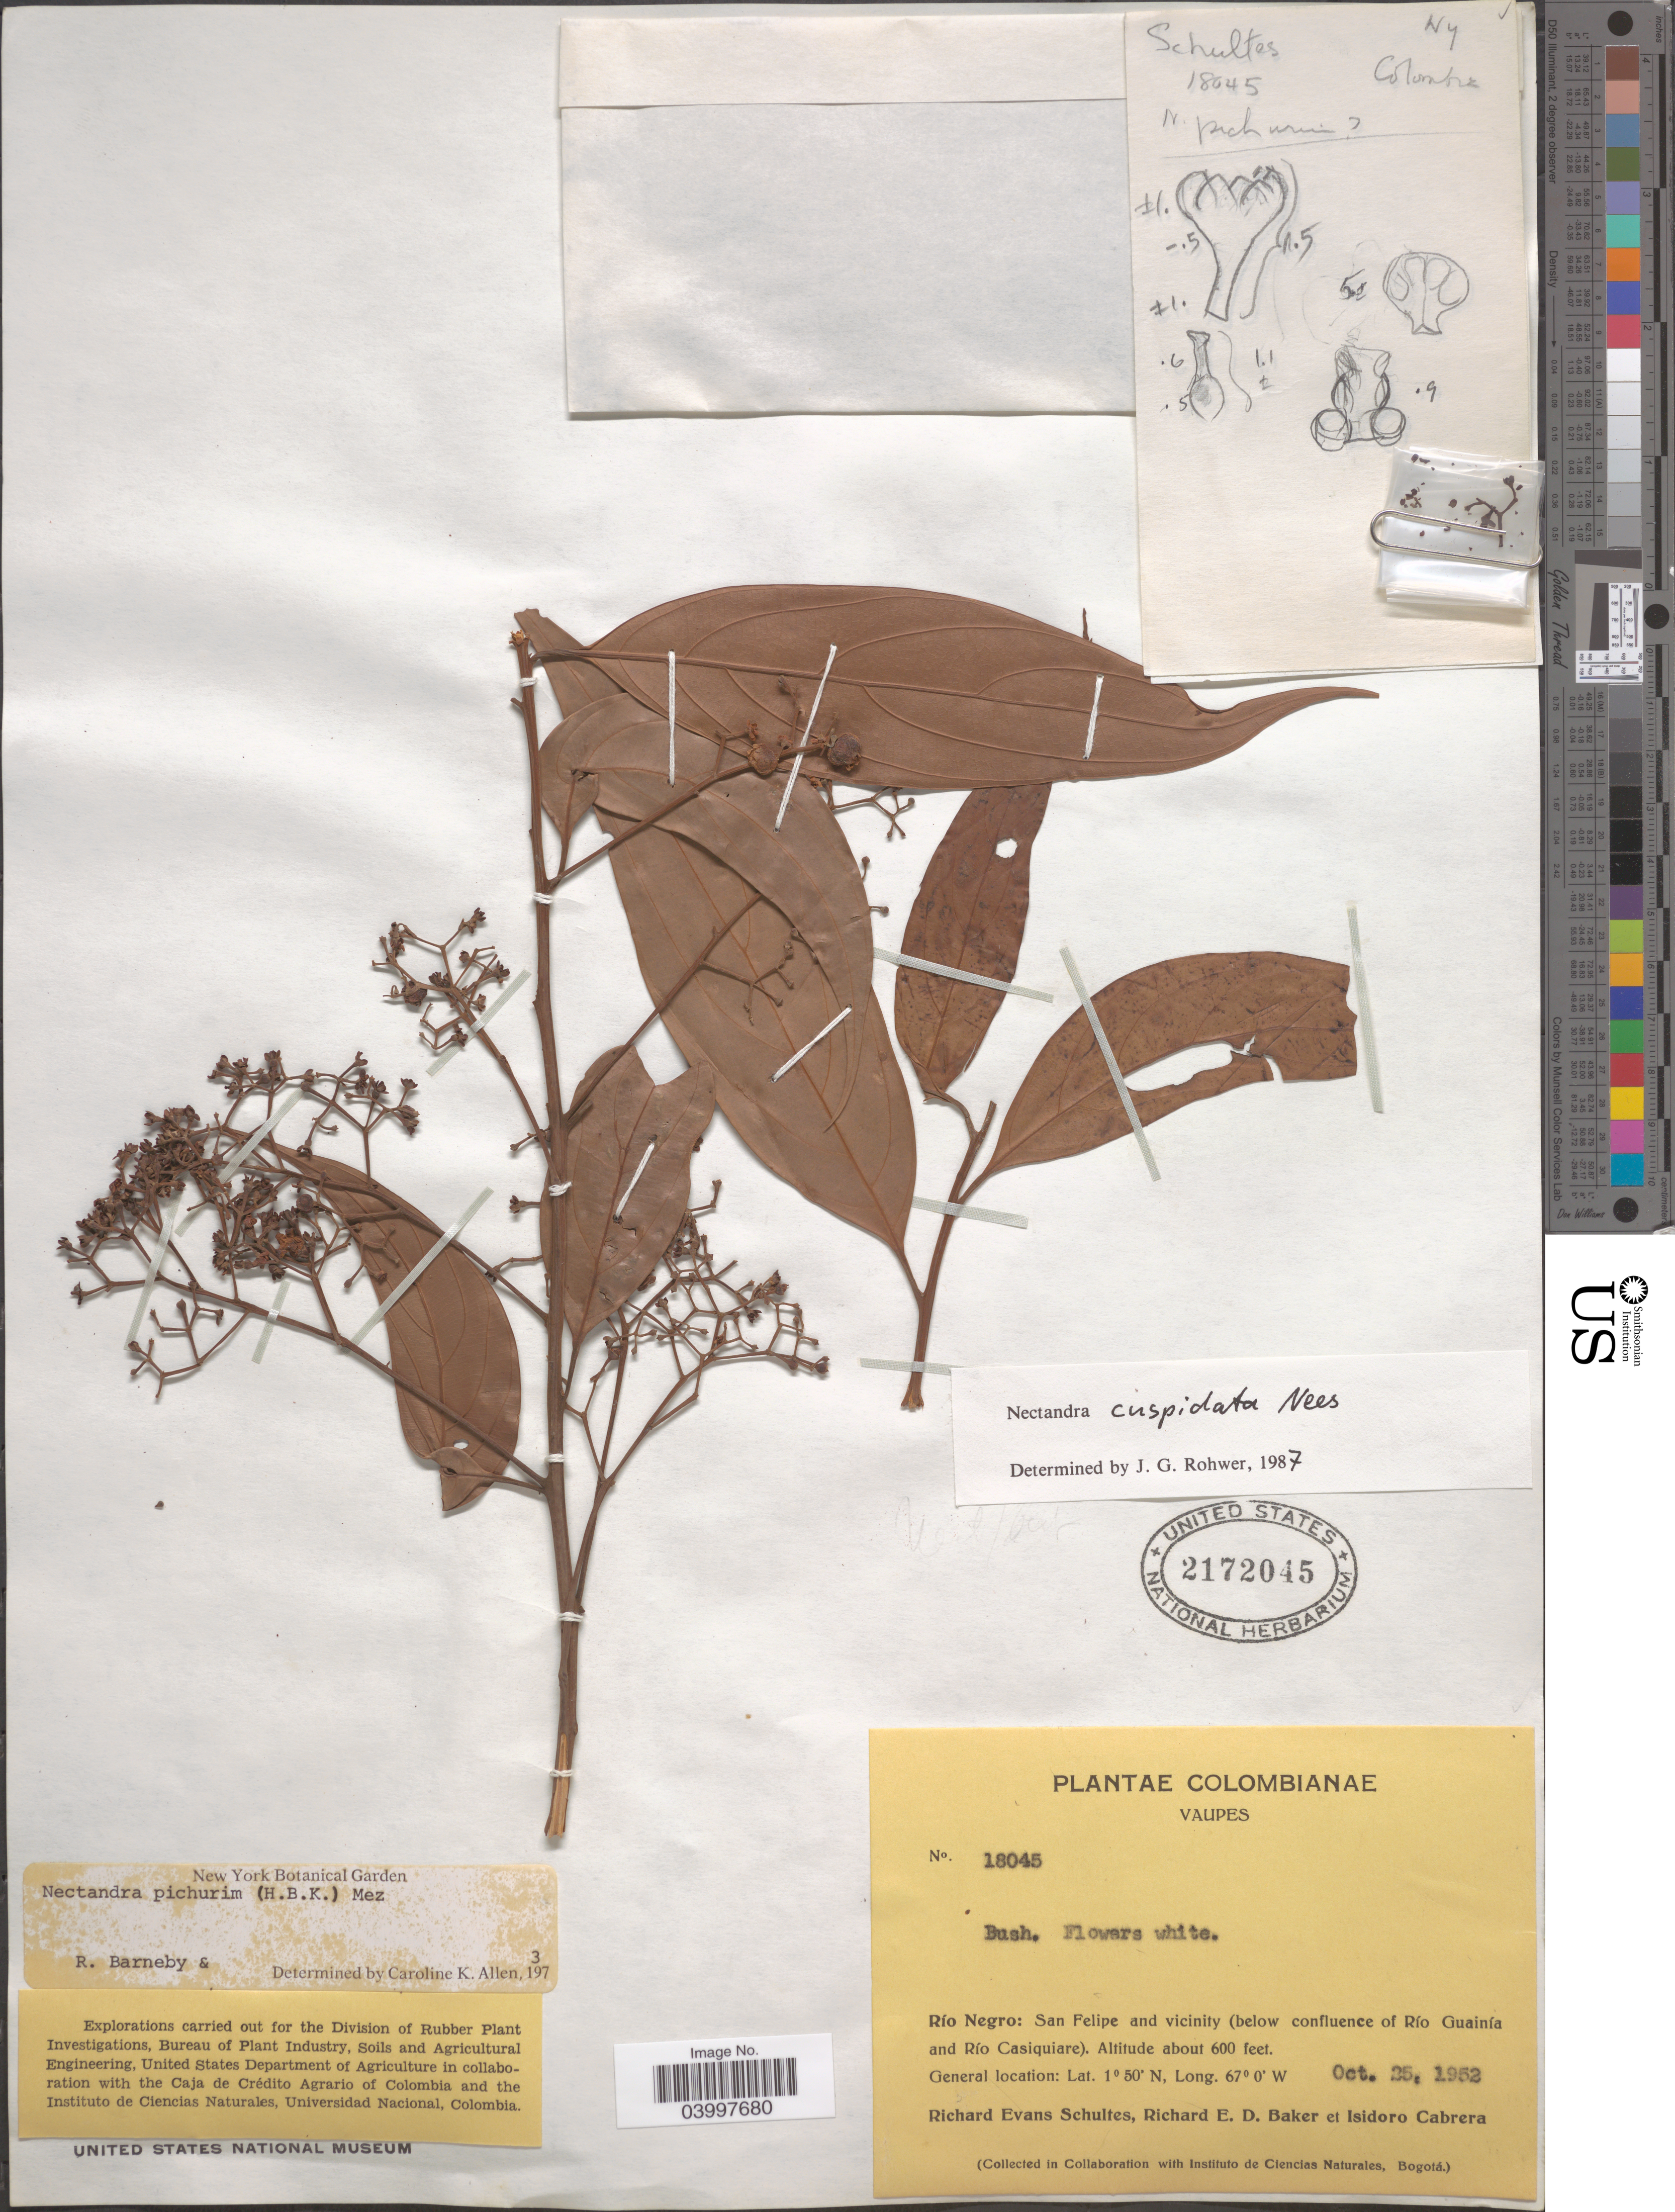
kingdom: Plantae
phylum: Tracheophyta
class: Magnoliopsida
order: Laurales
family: Lauraceae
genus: Nectandra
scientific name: Nectandra cuspidata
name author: Nees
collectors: R. E. Schultes, R. E. D. Baker & I. Cabrera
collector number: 18045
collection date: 1952-10-25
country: Colombia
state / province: Vaupés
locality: Río Negro: San Felipe and vicinity (below confluence of Río Guainía and Río Casiquiare).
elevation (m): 183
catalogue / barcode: US 2172045